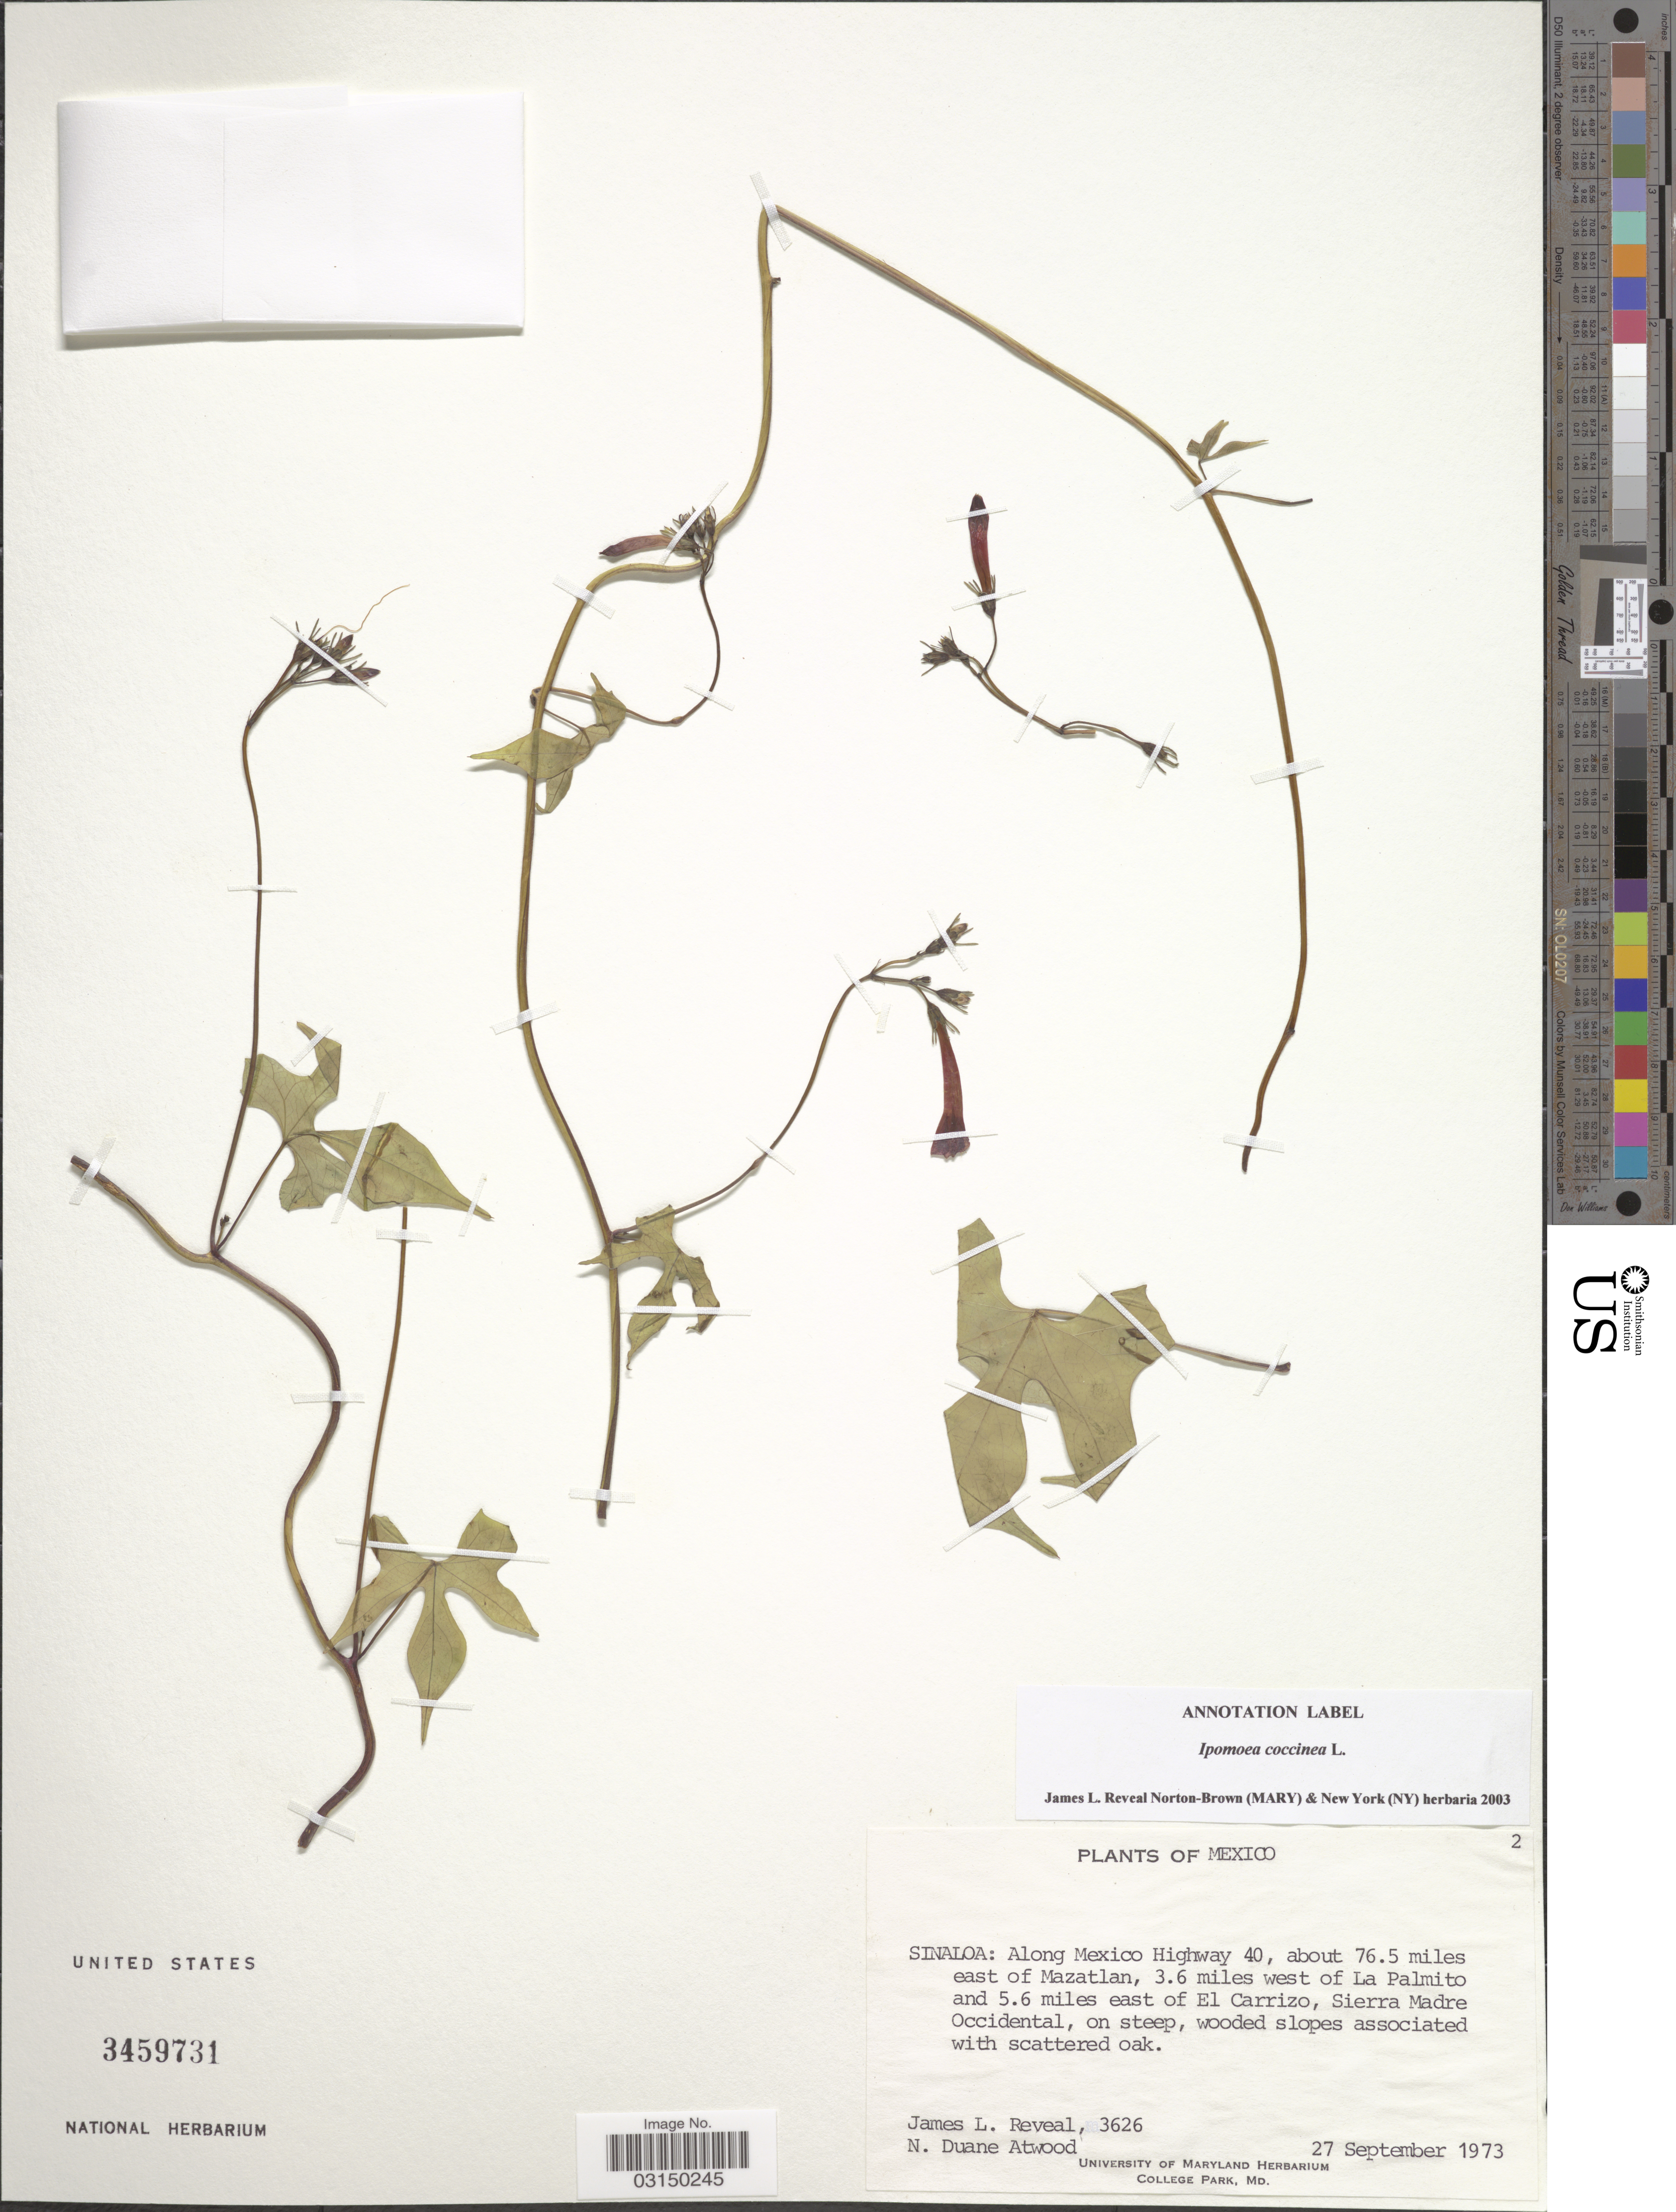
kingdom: Plantae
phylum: Tracheophyta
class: Magnoliopsida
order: Solanales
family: Convolvulaceae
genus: Ipomoea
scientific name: Ipomoea hederifolia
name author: L.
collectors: J. L. Reveal & N. Atwood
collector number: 3626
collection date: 1973-09-27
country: Mexico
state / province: Sinaloa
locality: Along Mexico Highway 40, about 76.5 miles east of Mazatlan, 3.6 miles west of La Palmito and 5.6 miles east of El Carrizo, Sierra Madre Occidental.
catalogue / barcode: US 3459731